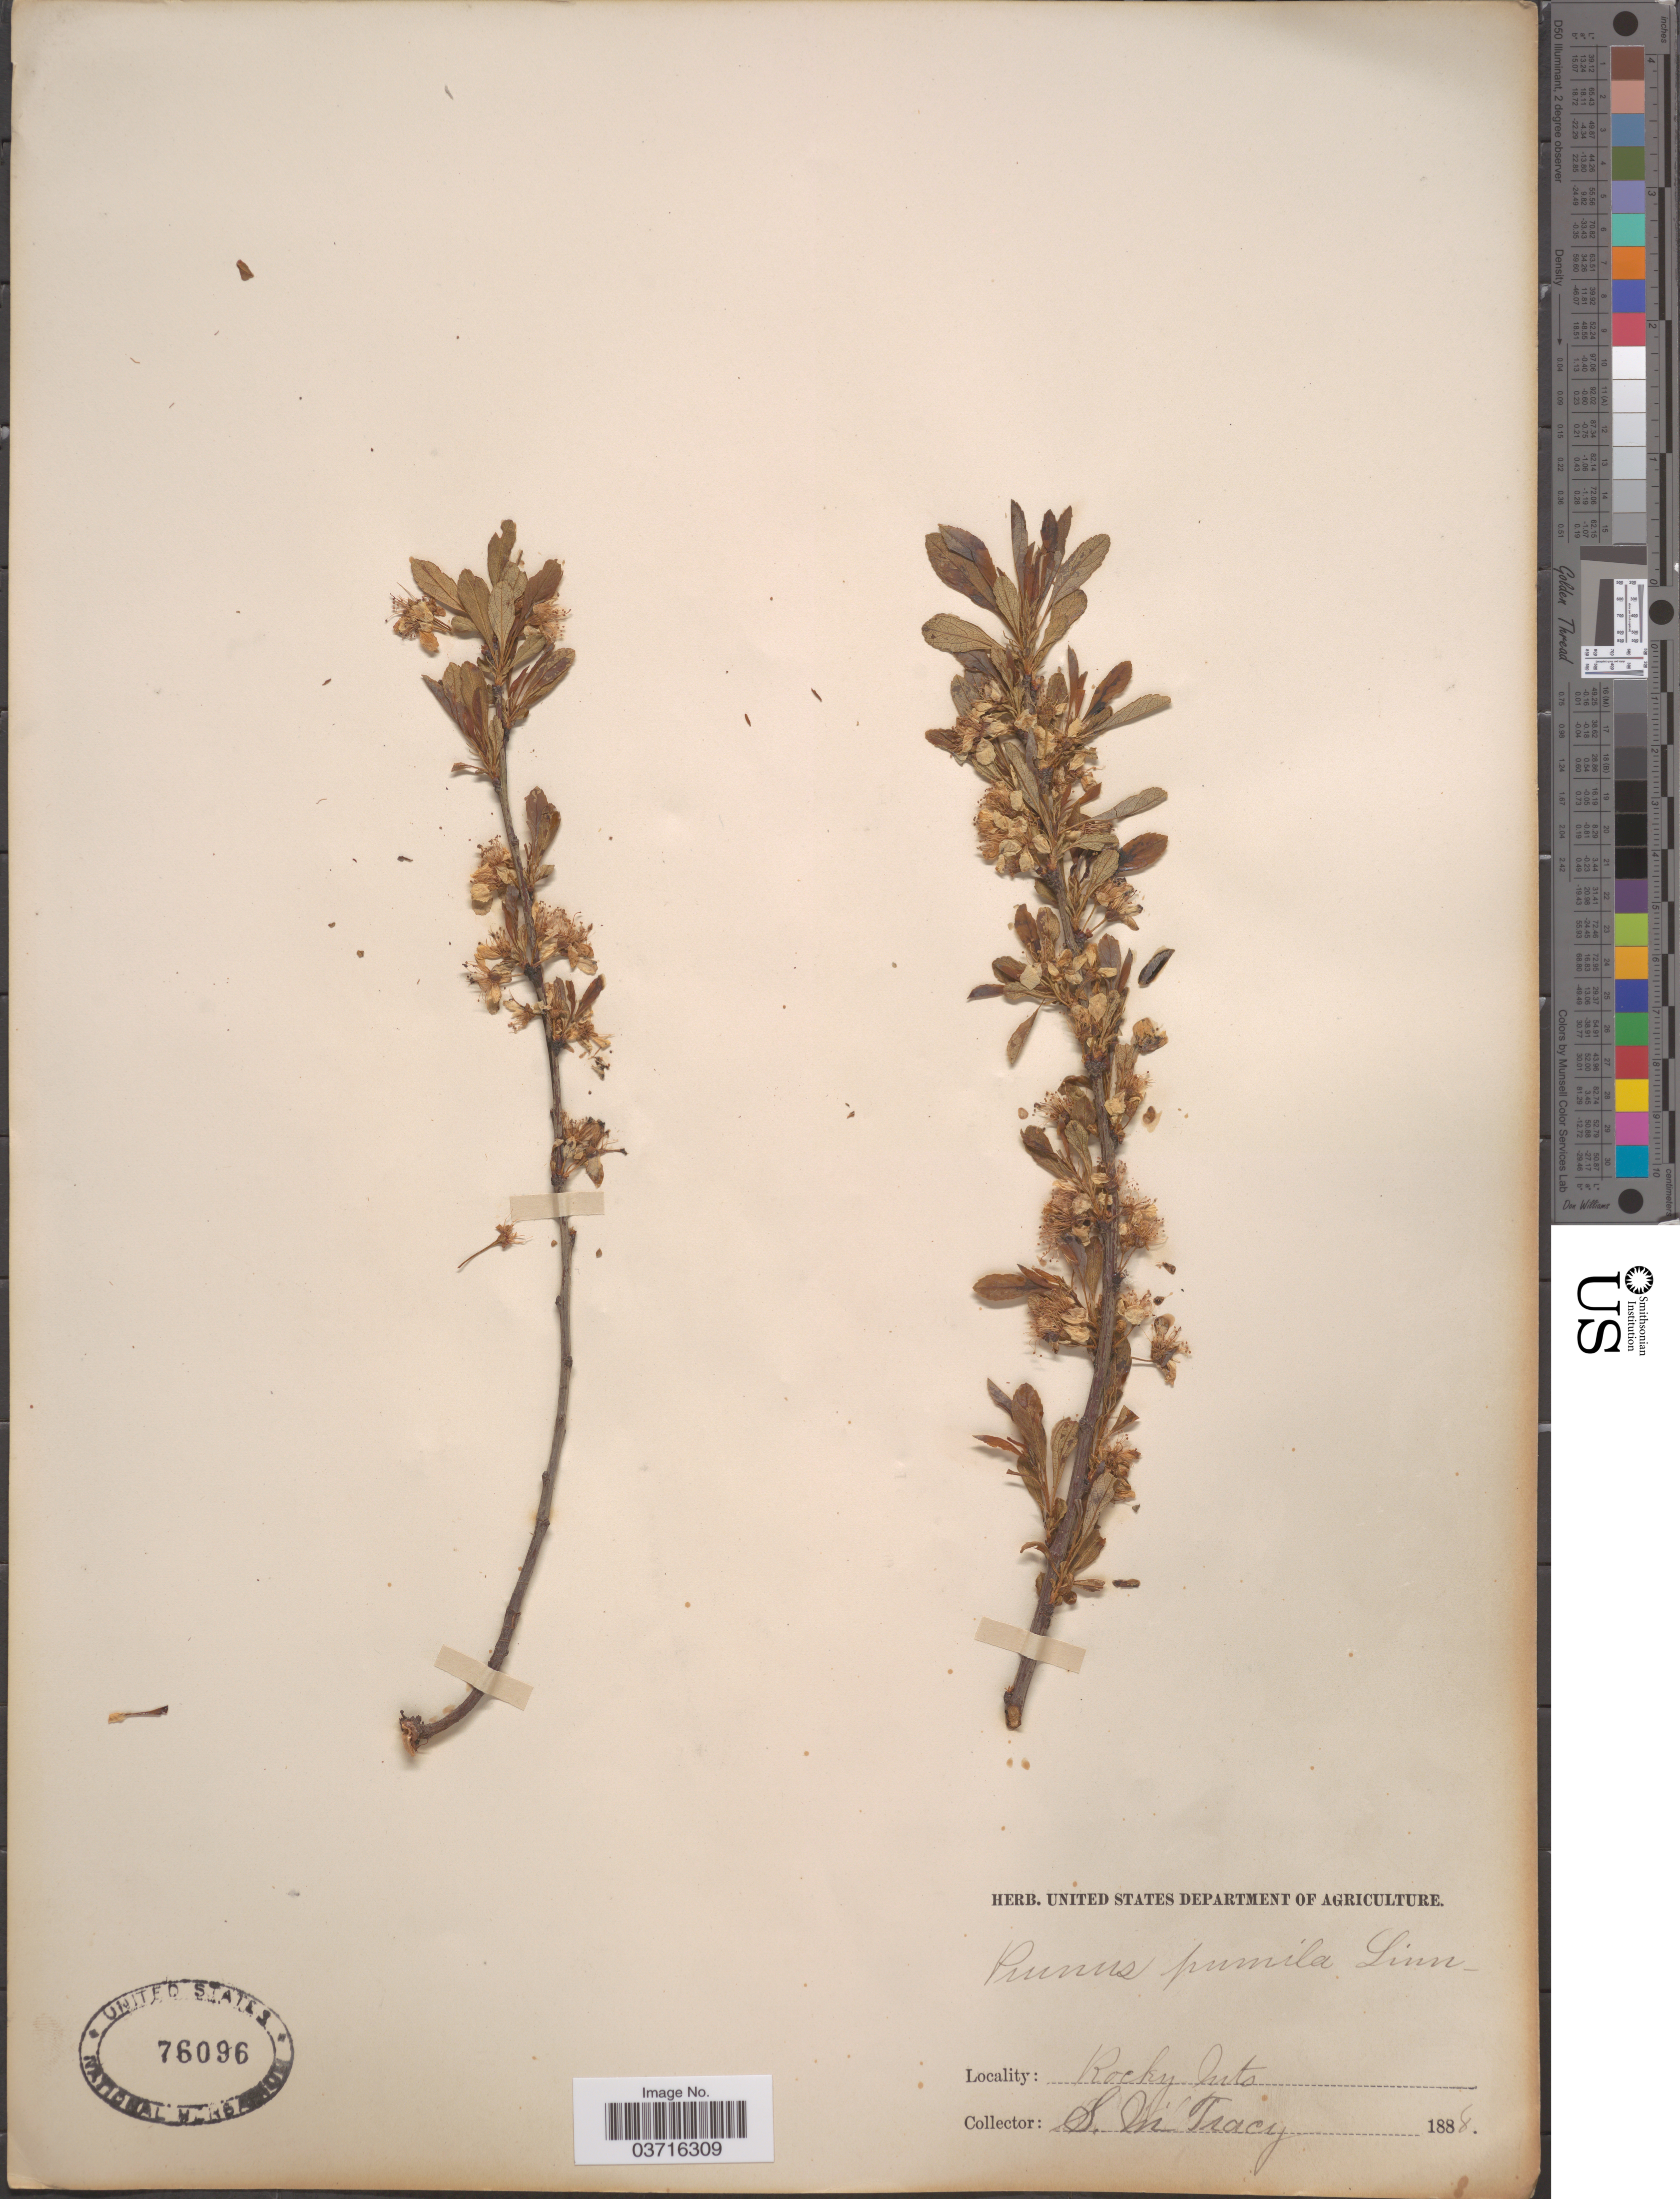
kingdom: Plantae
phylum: Tracheophyta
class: Magnoliopsida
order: Rosales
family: Rosaceae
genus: Prunus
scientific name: Prunus pumila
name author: L.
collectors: S. M. Tracy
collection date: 1888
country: United States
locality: Rocky Mts.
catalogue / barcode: US 76096